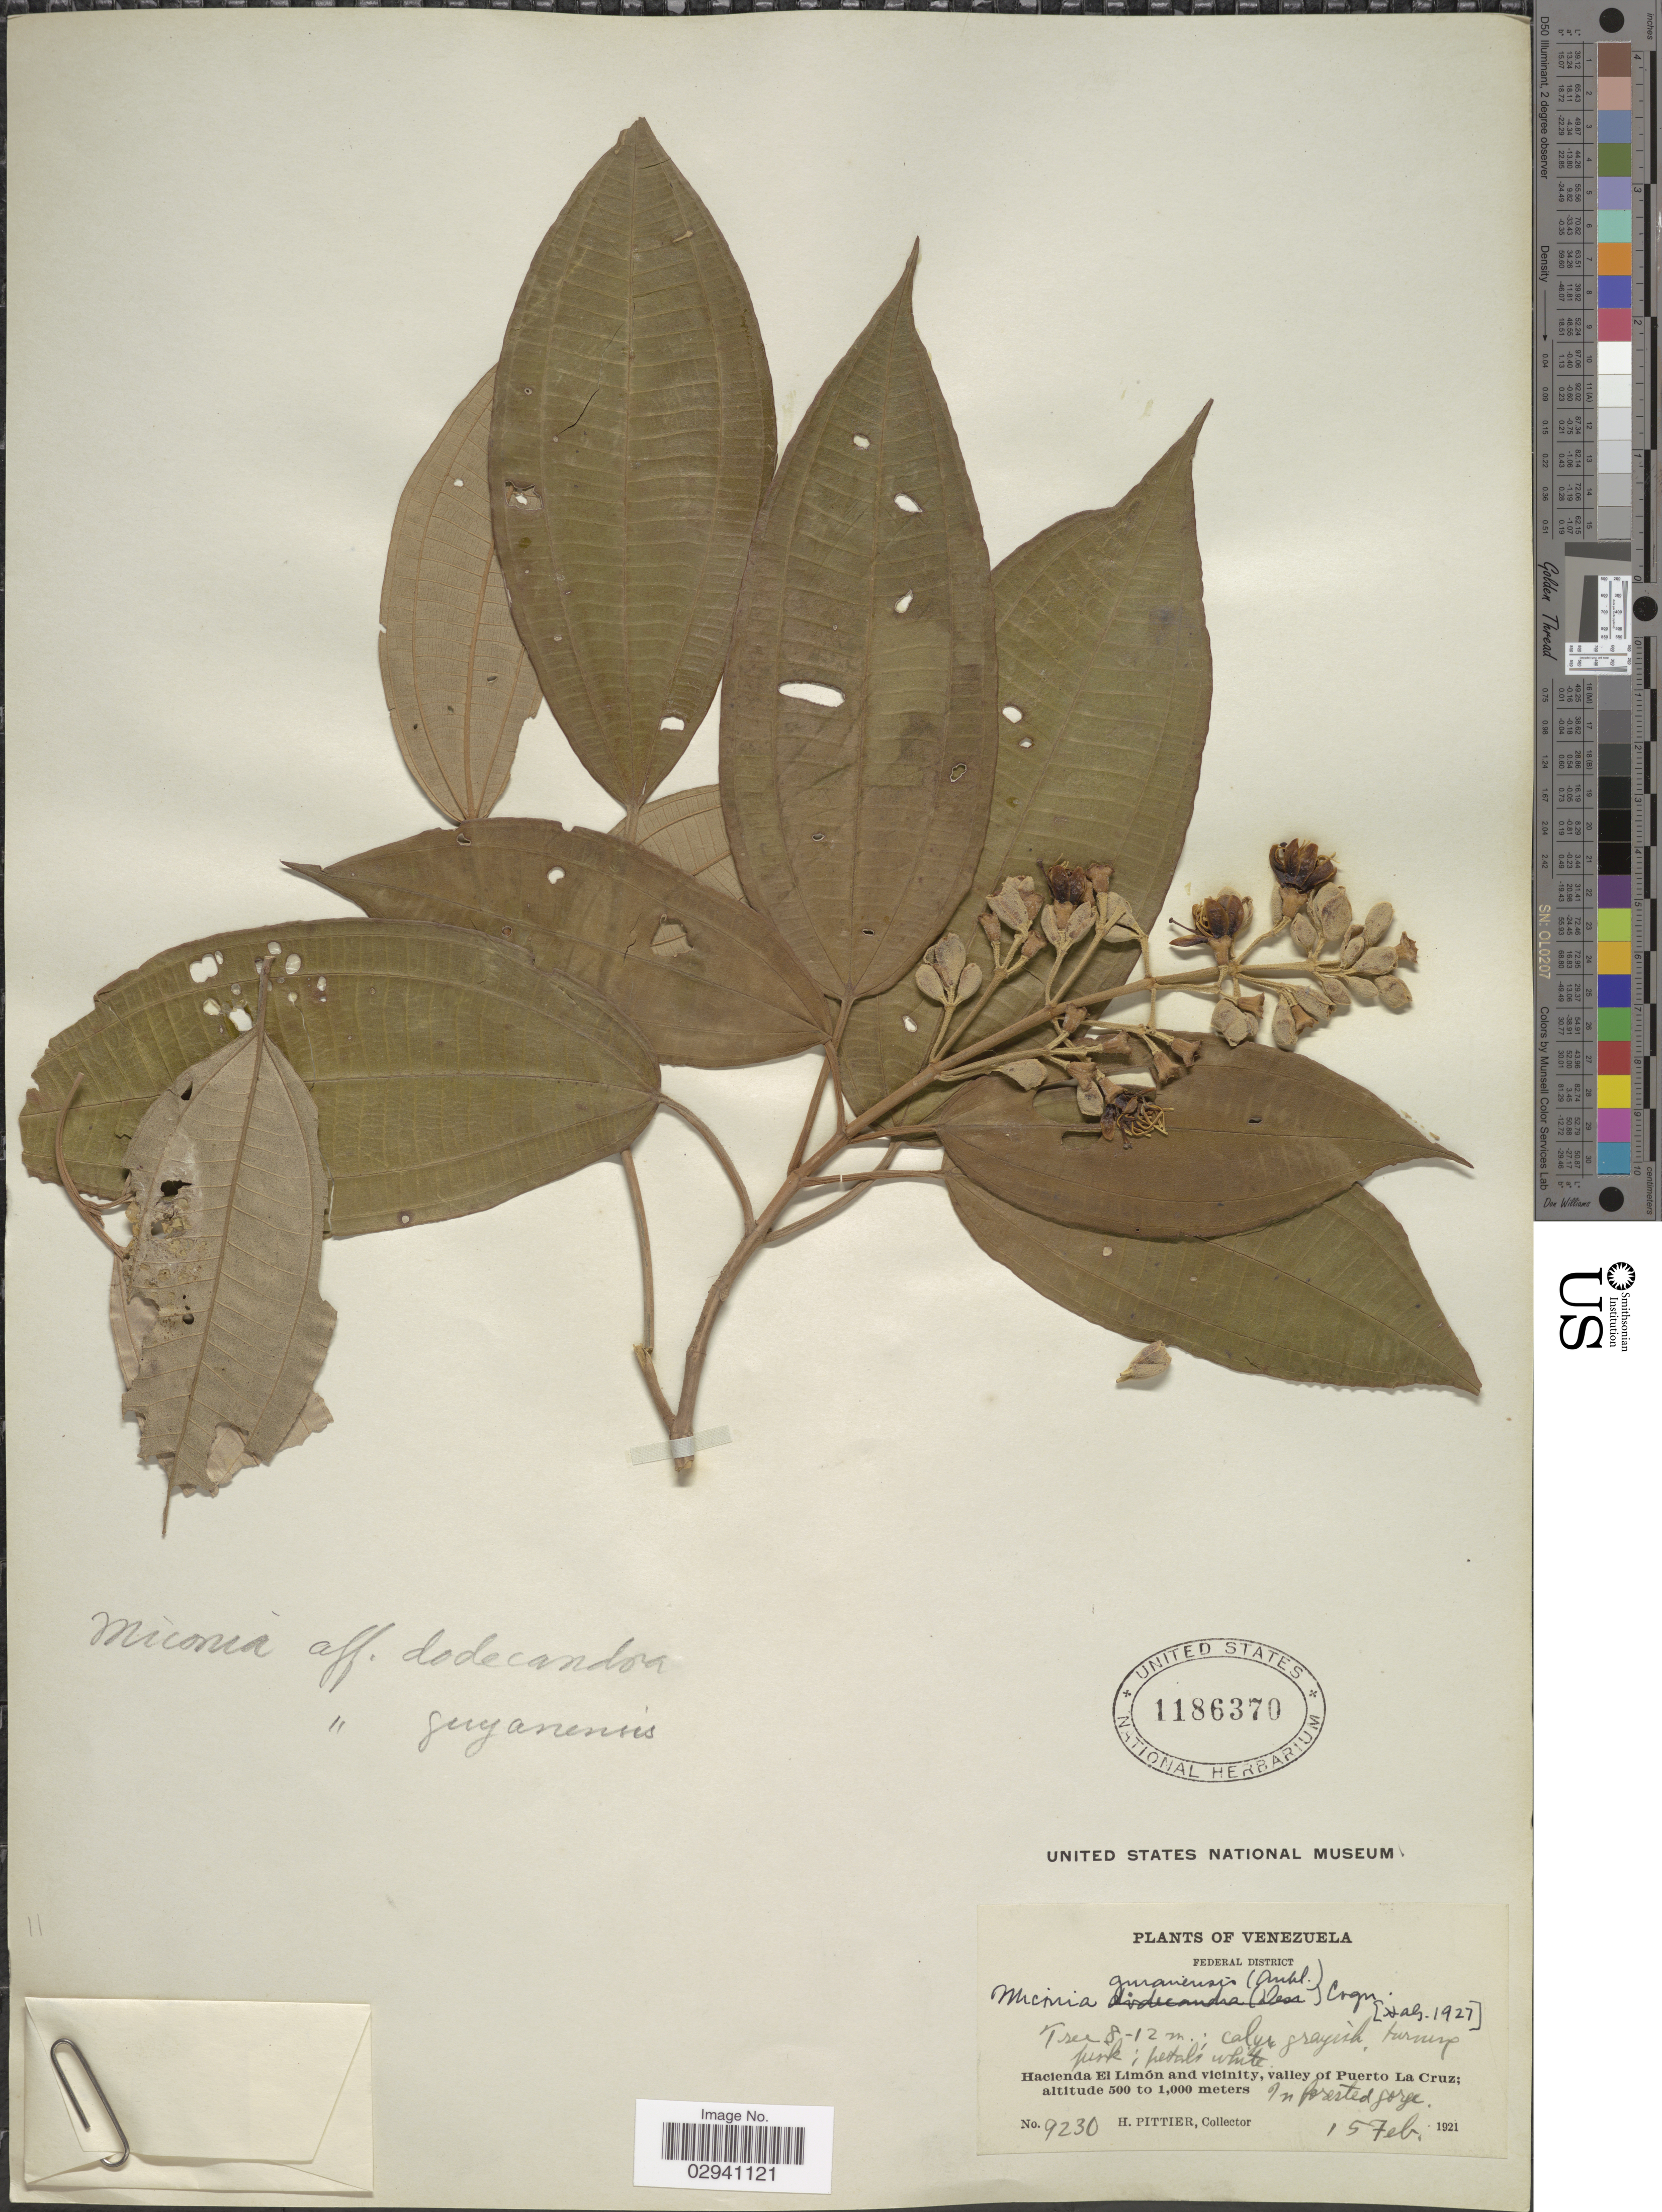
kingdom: Plantae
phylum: Tracheophyta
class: Magnoliopsida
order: Myrtales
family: Melastomataceae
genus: Miconia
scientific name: Miconia mirabilis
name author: (Aubl.) L.O. Williams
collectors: H. F. Pittier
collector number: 9230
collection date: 1921-02-15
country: Venezuela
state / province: Distrito Federal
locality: Federal District. Hacienda El Limón and vicinity, valley of Puerto La Cruz.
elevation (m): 500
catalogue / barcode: US 1186370